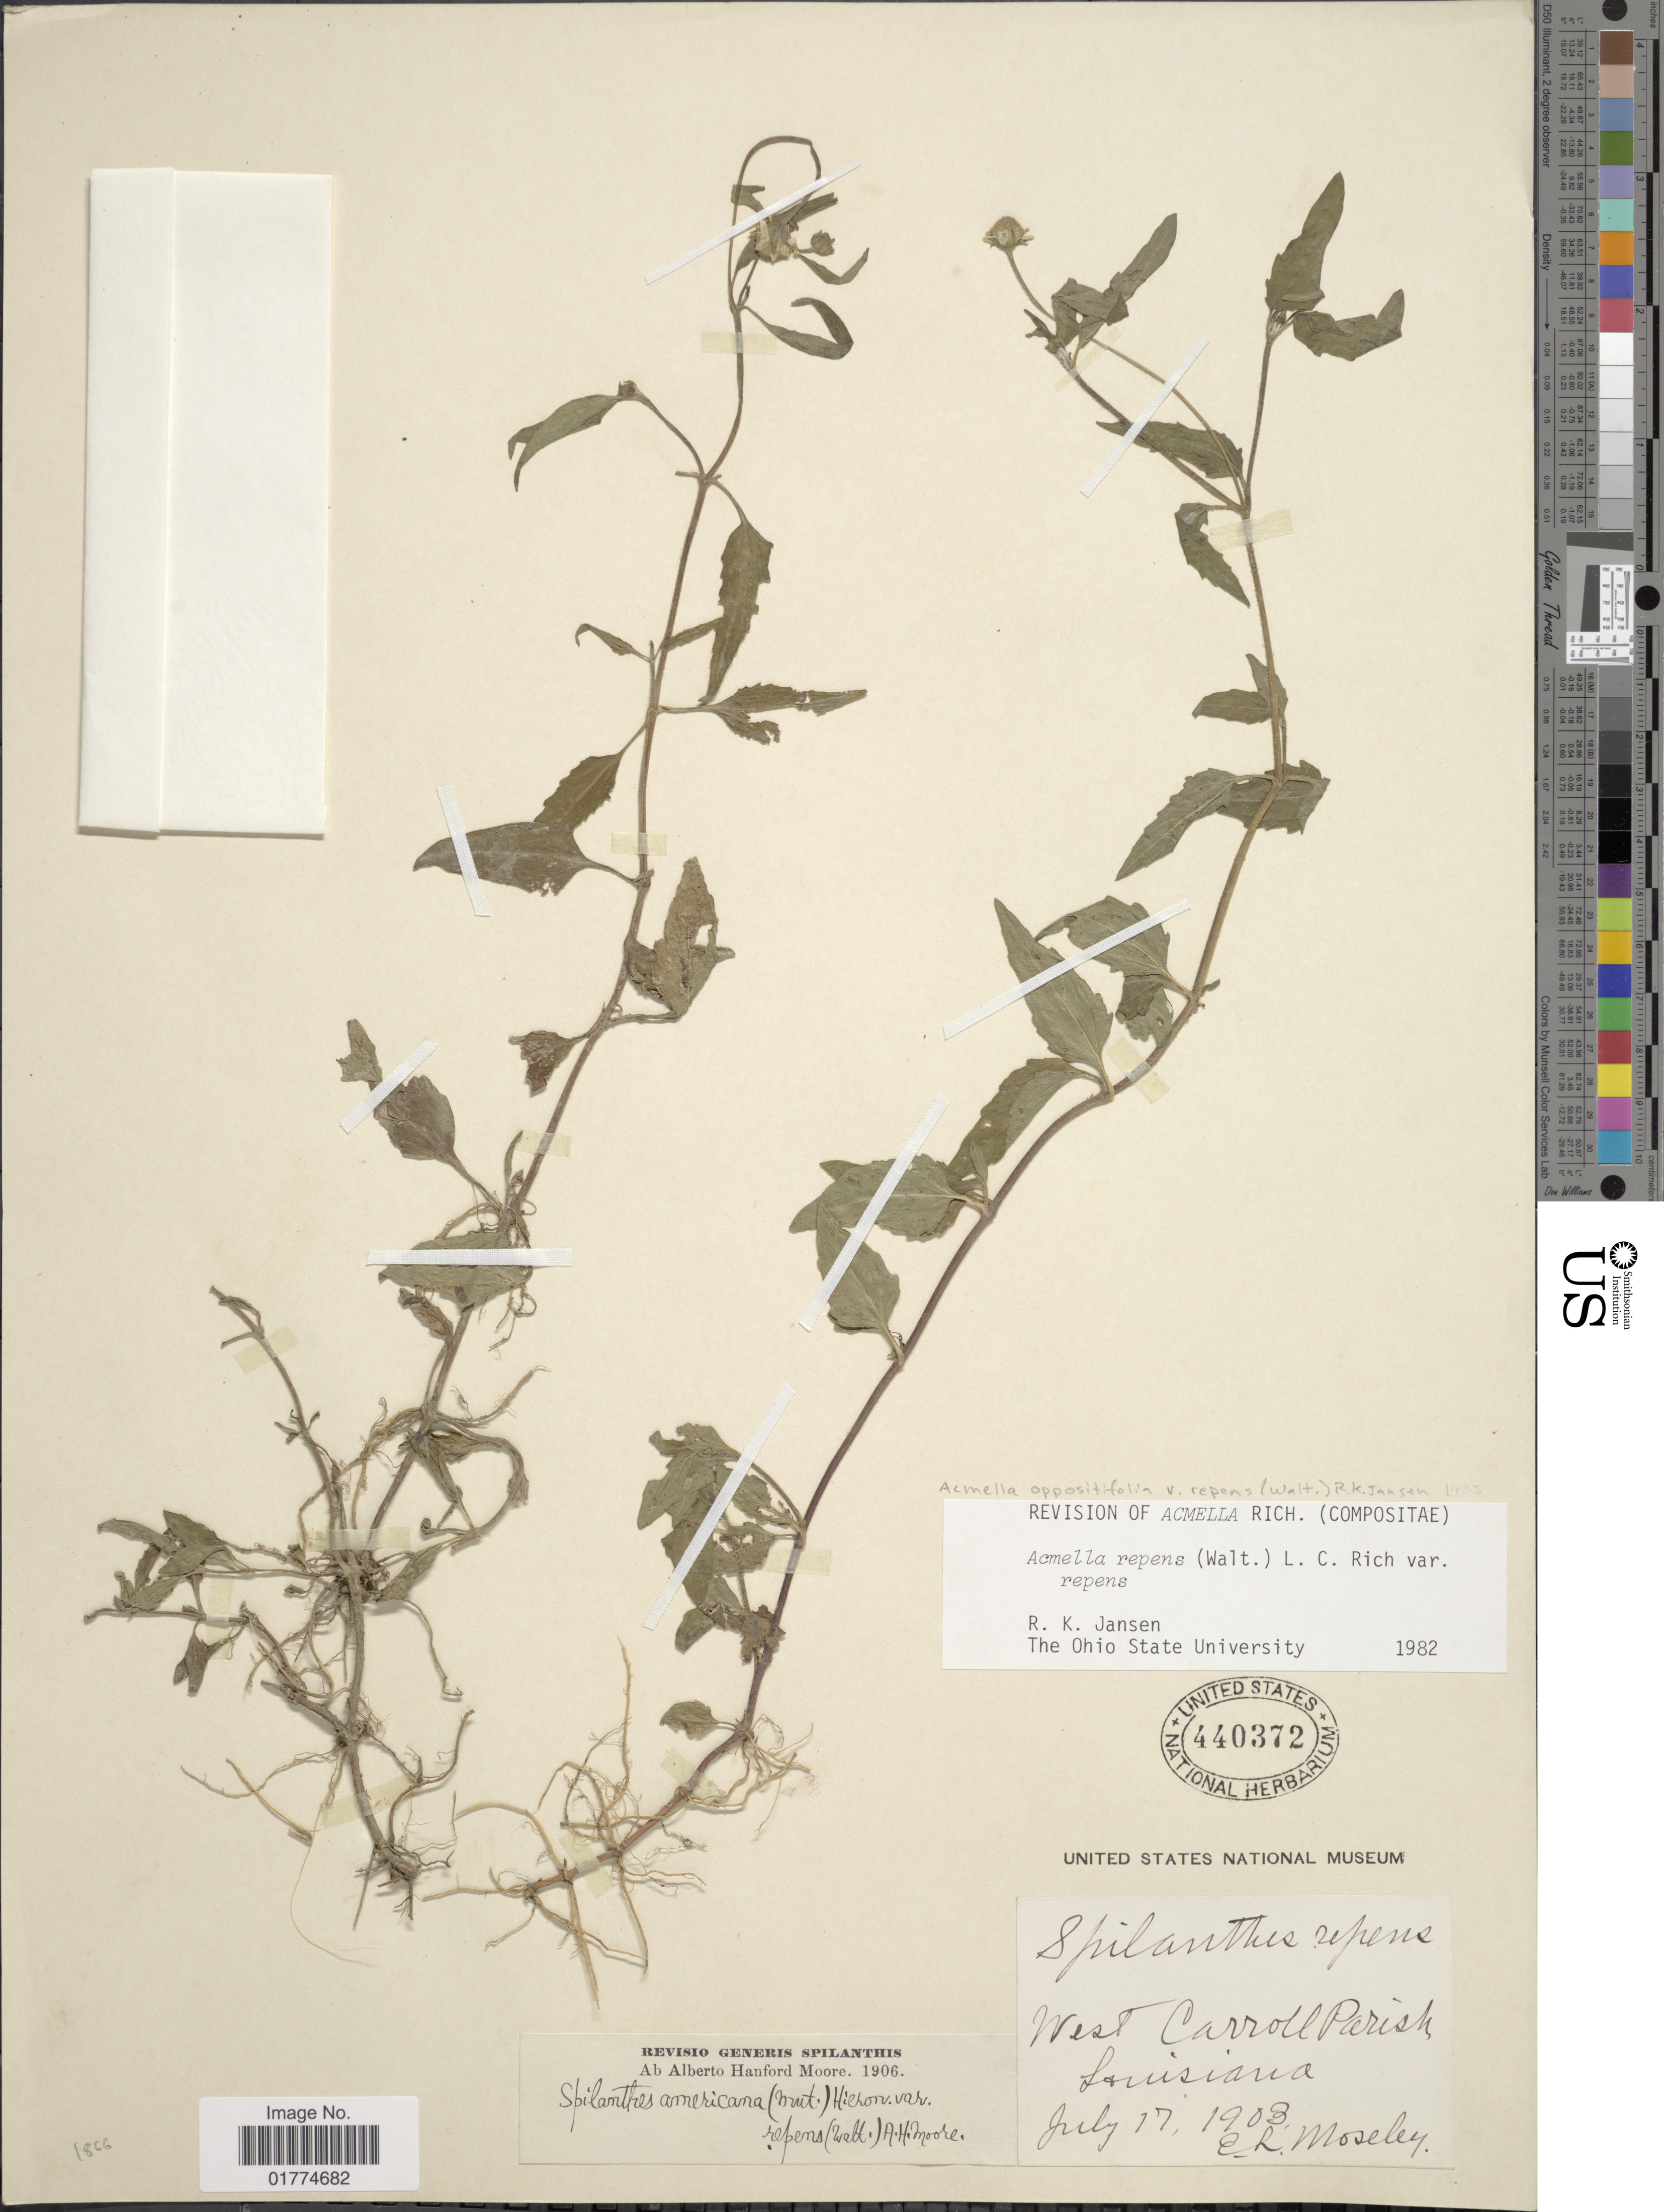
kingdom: Plantae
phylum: Tracheophyta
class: Magnoliopsida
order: Asterales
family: Asteraceae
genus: Acmella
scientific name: Acmella oppositifolia var. repens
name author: (Walter) R.K. Jansen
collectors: E. Moseley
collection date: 1903-07-17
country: United States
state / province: Louisiana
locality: West Carroll Parish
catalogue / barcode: US 440372